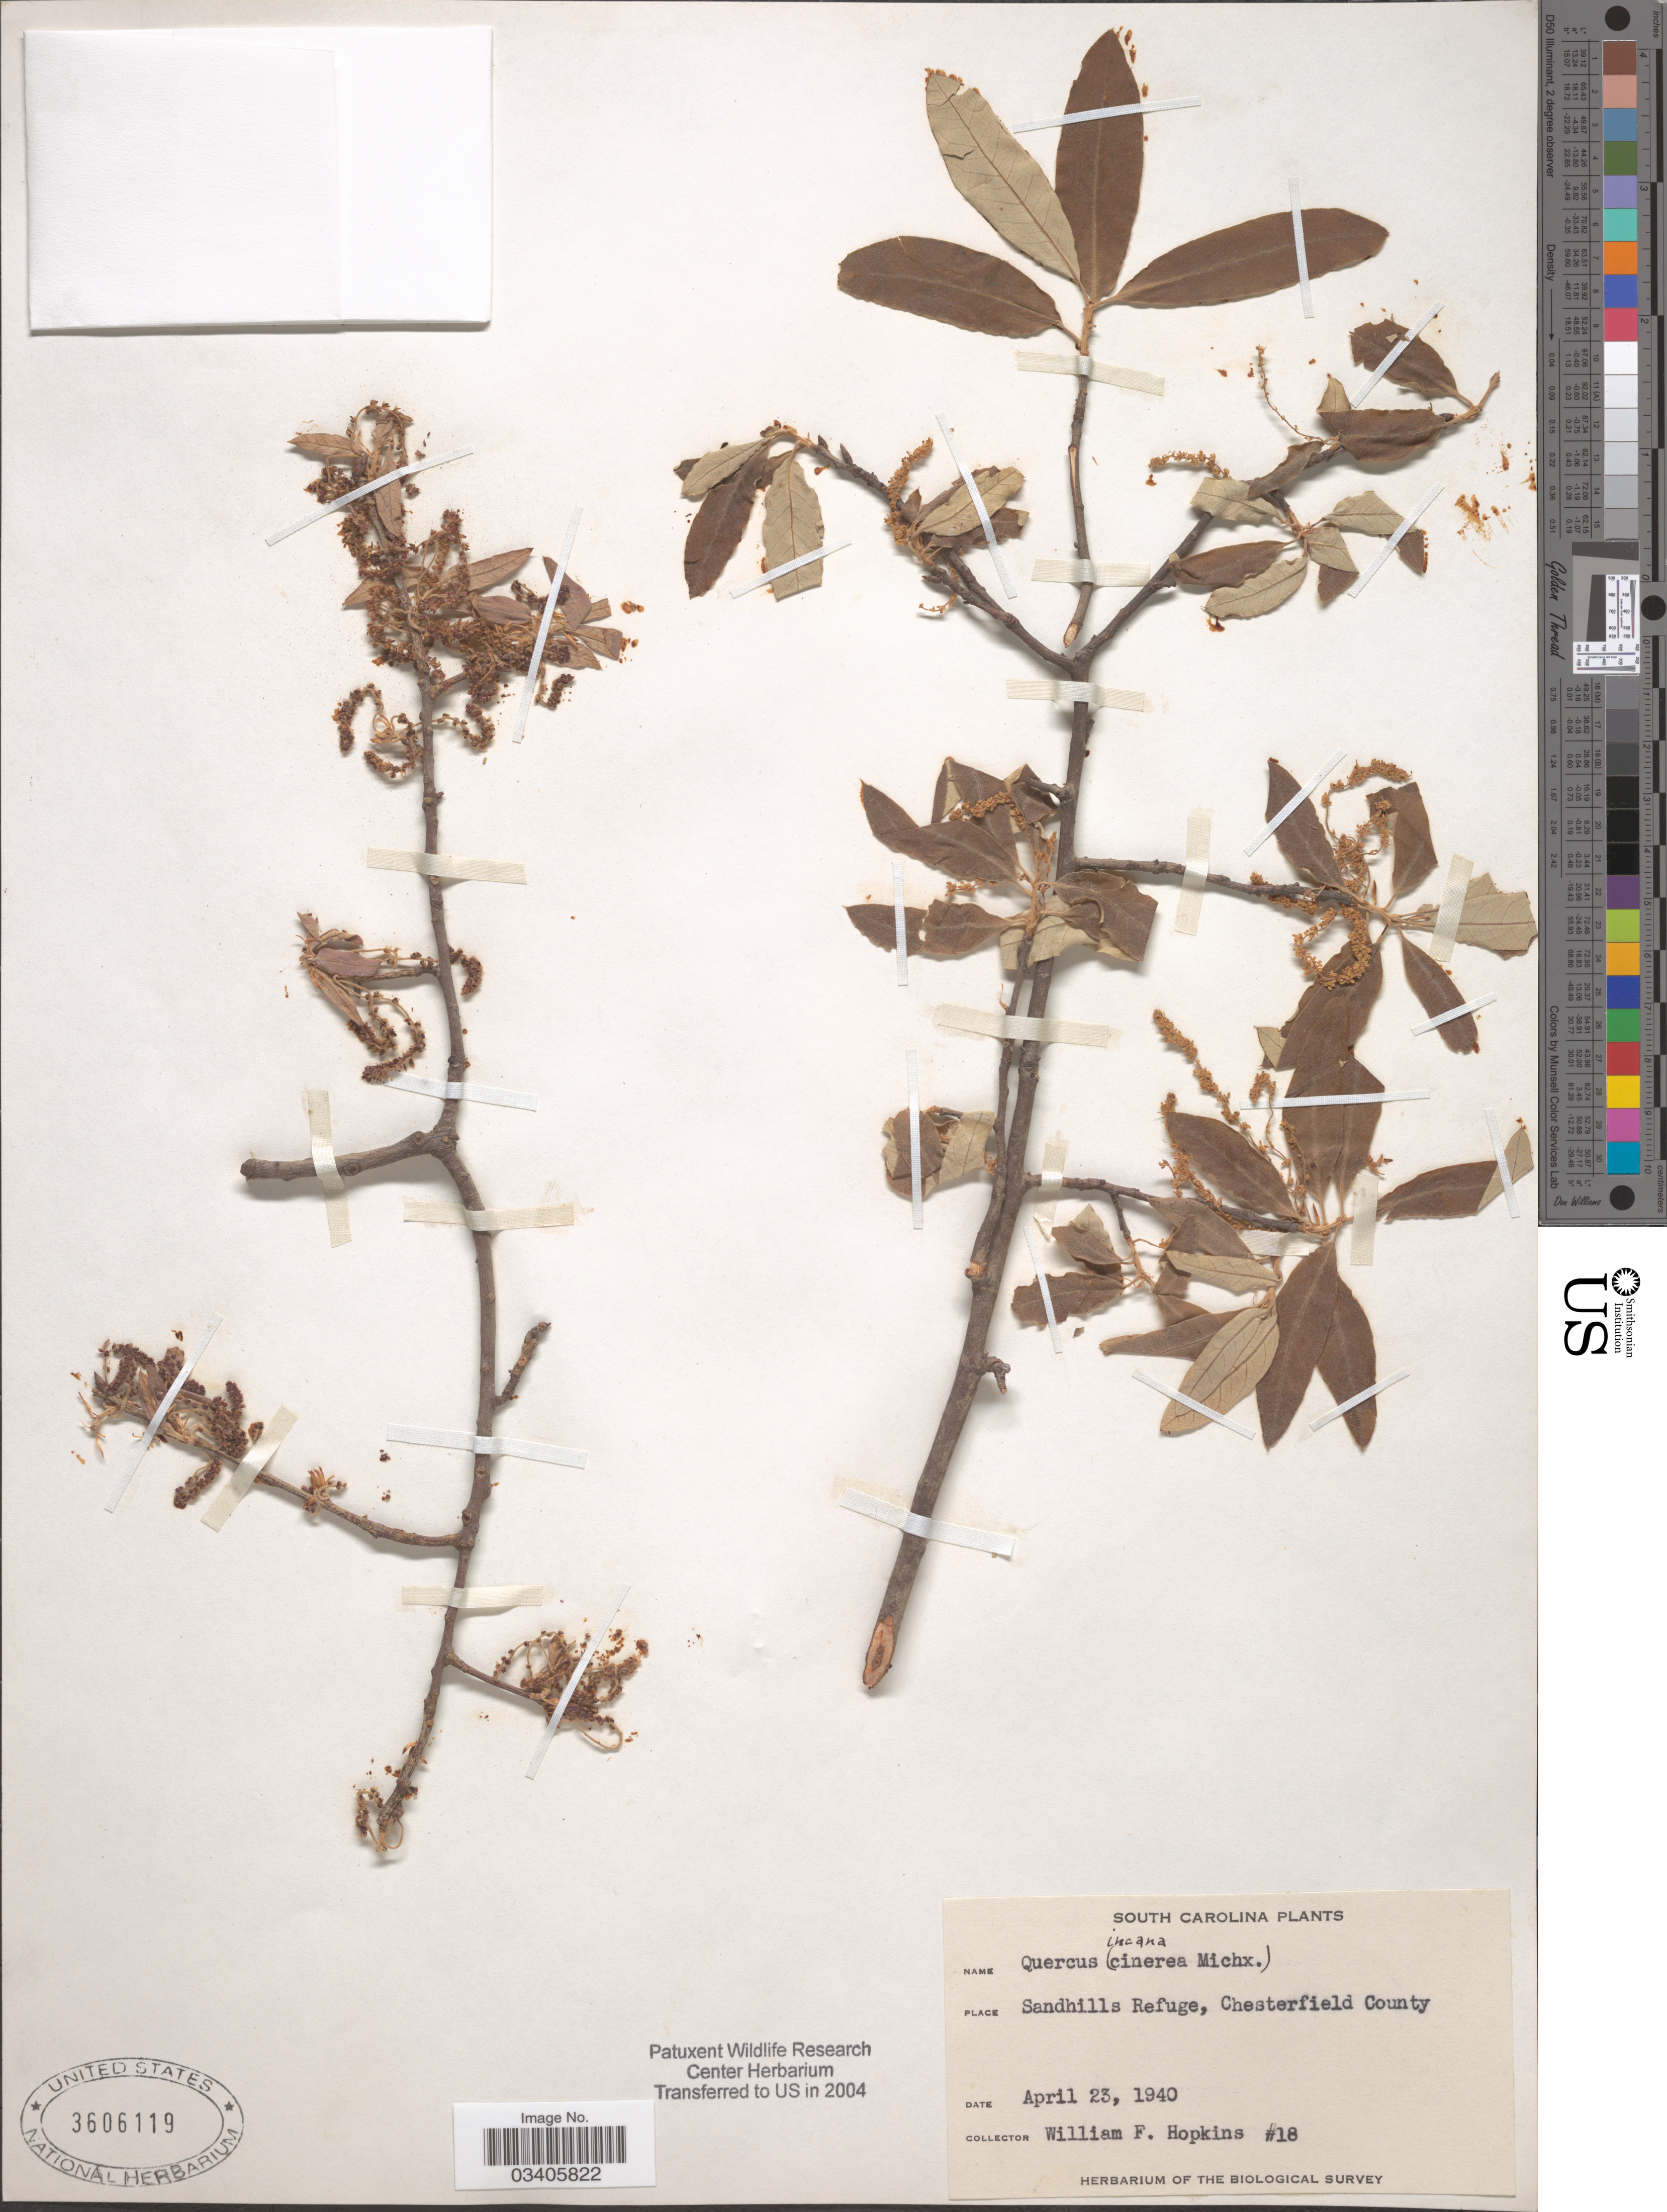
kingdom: Plantae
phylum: Tracheophyta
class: Magnoliopsida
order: Fagales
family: Fagaceae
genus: Quercus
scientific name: Quercus incana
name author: W. Bartram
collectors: W. Hopkins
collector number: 18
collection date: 1940-04-23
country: United States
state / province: South Carolina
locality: Sandhills Refuge, Chesterfield County.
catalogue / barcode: US 3606119